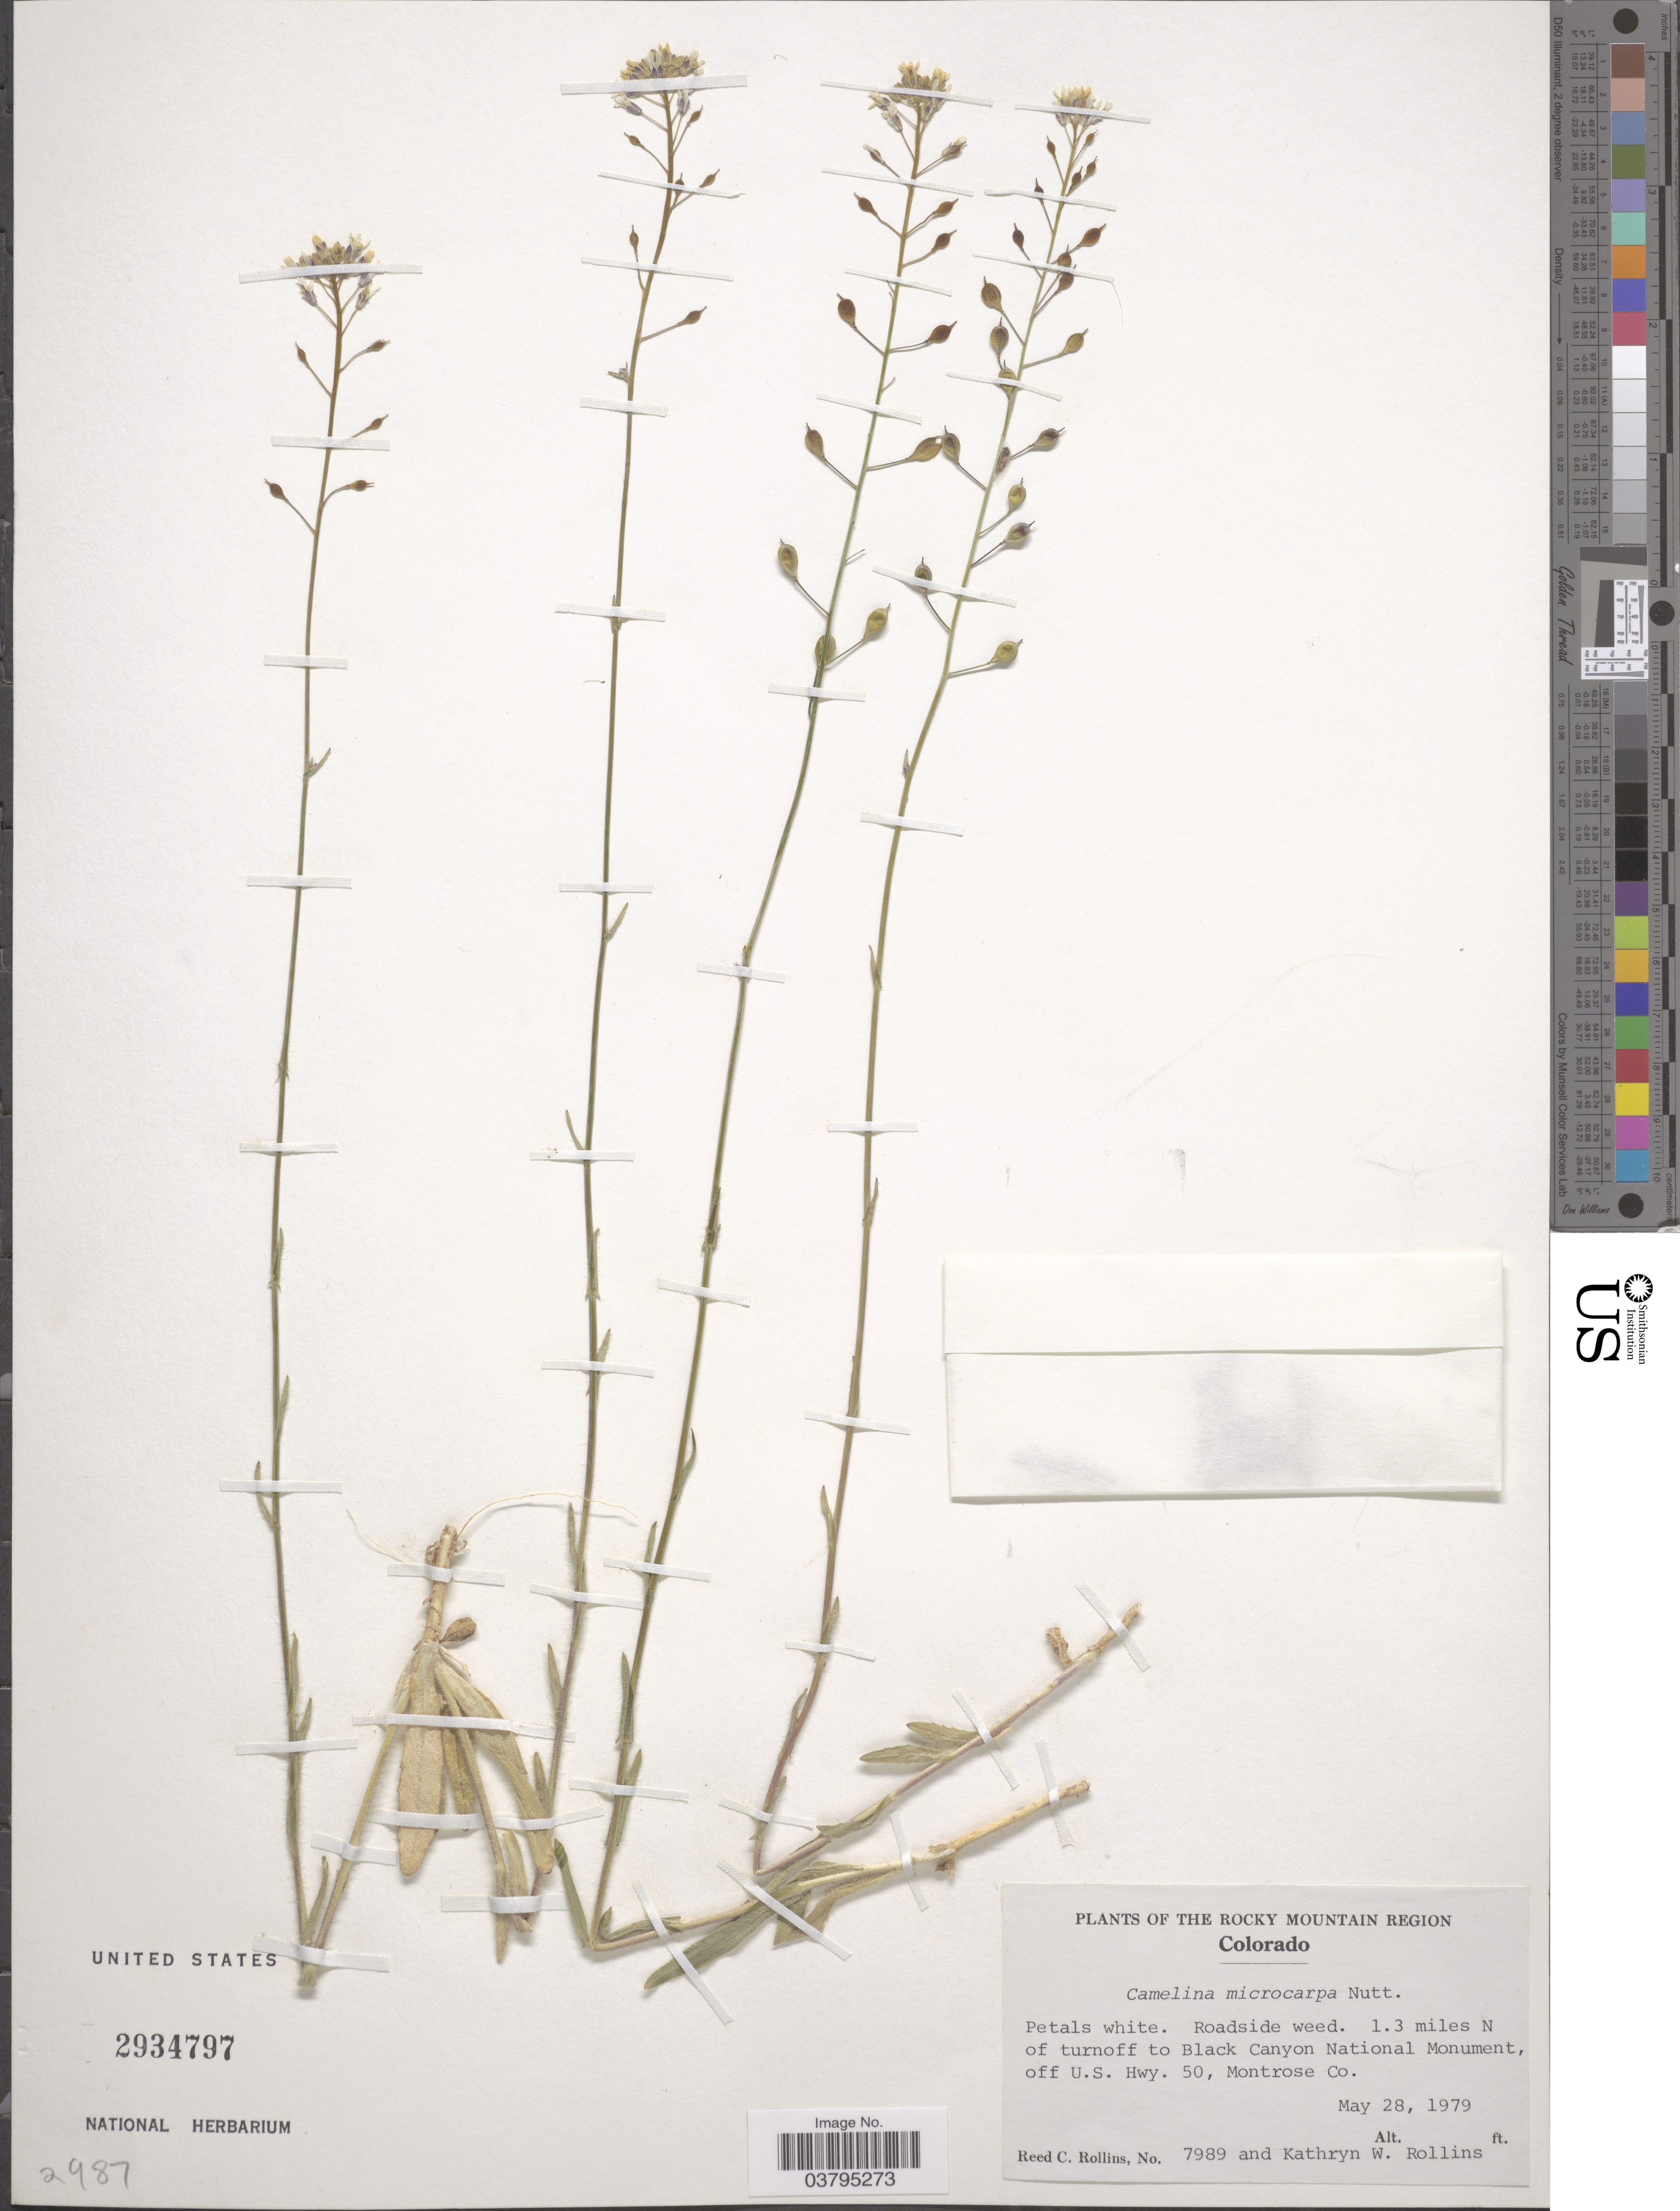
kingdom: Plantae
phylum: Tracheophyta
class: Magnoliopsida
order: Brassicales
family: Brassicaceae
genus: Camelina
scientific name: Camelina microcarpa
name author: DC.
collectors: R. C. Rollins & K. W. Rollins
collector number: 7989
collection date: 1979-05-28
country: United States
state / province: Colorado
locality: The Rocky Mountain Region. Roadside weed. 1.3 miles N of turnoff to Black Canyon National Monument, off U.S. Hwy. 50, Montrose Co.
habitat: roadside weed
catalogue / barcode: US 2934797